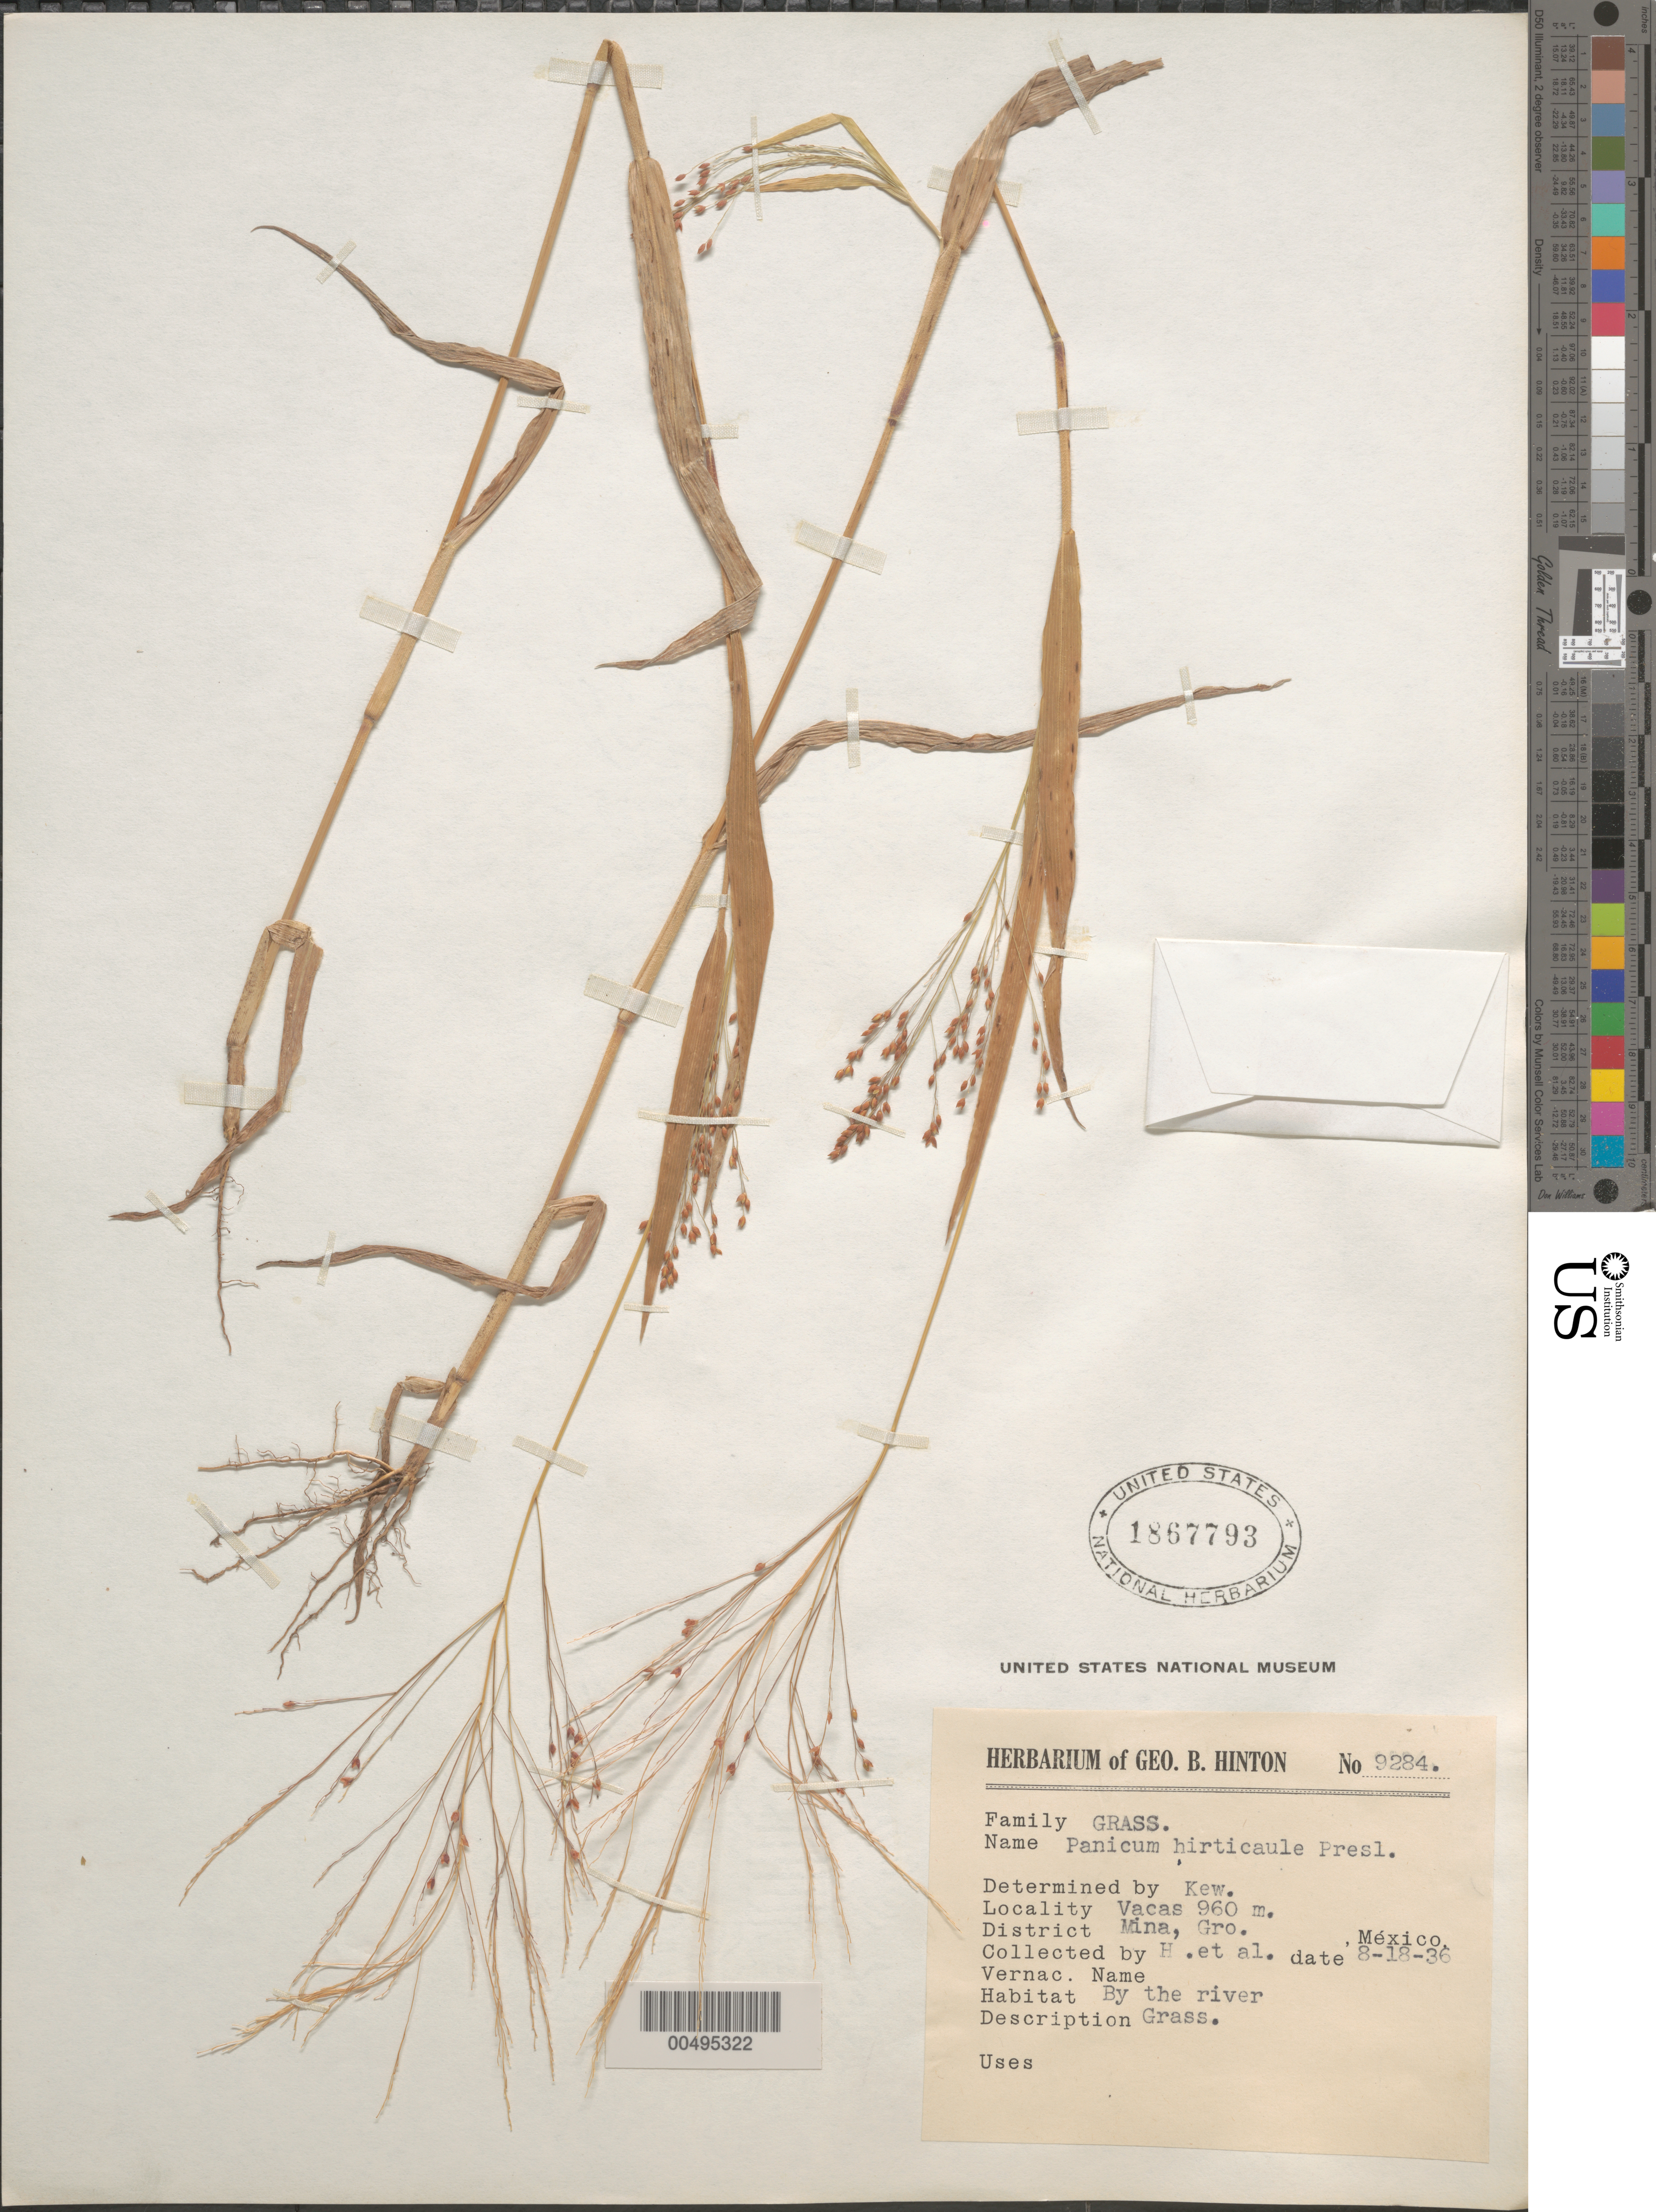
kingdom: Plantae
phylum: Tracheophyta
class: Liliopsida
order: Poales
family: Poaceae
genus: Panicum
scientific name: Panicum hirticaule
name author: J. Presl in C. Presl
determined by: Kew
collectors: G. B. Hinton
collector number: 9284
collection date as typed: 18 Aug 1936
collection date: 1936-08-18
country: Mexico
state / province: Guerrero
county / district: Mina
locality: Vacas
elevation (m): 960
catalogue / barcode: US 1867793